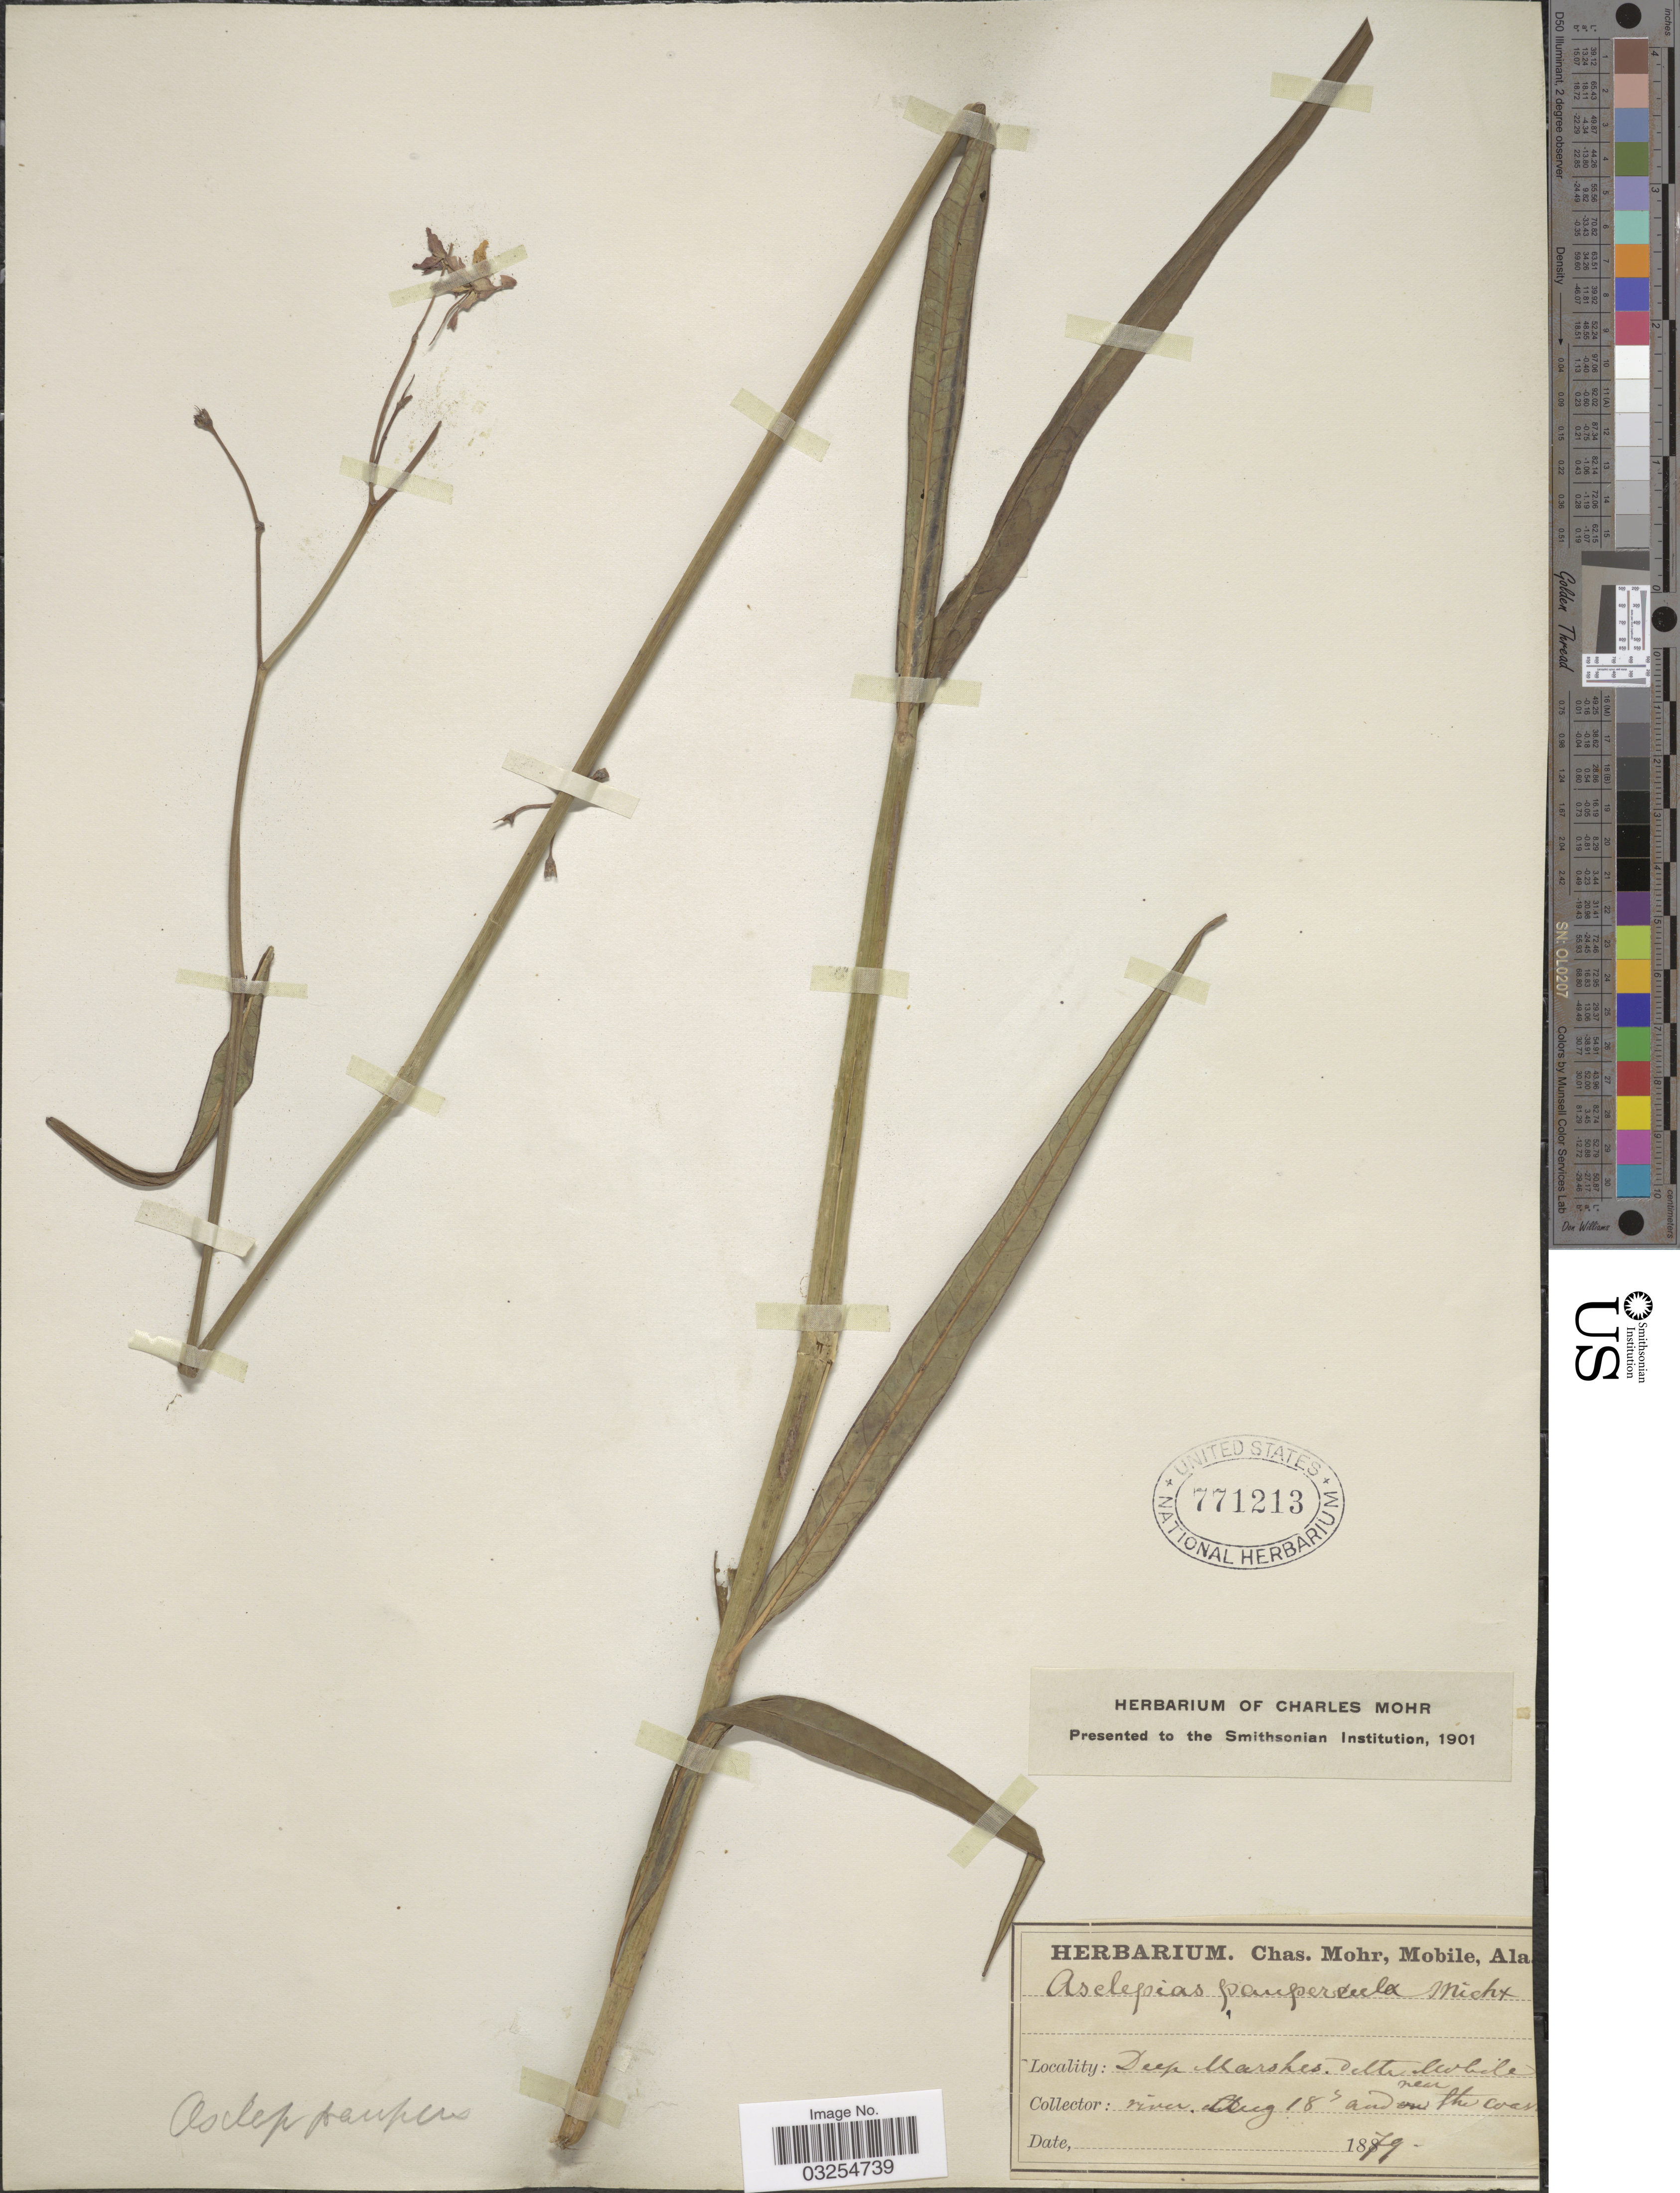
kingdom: Plantae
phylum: Tracheophyta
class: Magnoliopsida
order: Gentianales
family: Apocynaceae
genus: Asclepias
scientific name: Asclepias lanceolata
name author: Walter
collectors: ex herb. Charles Mohr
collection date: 1879-08-18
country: United States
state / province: Alabama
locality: Mobile.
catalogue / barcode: US 771213